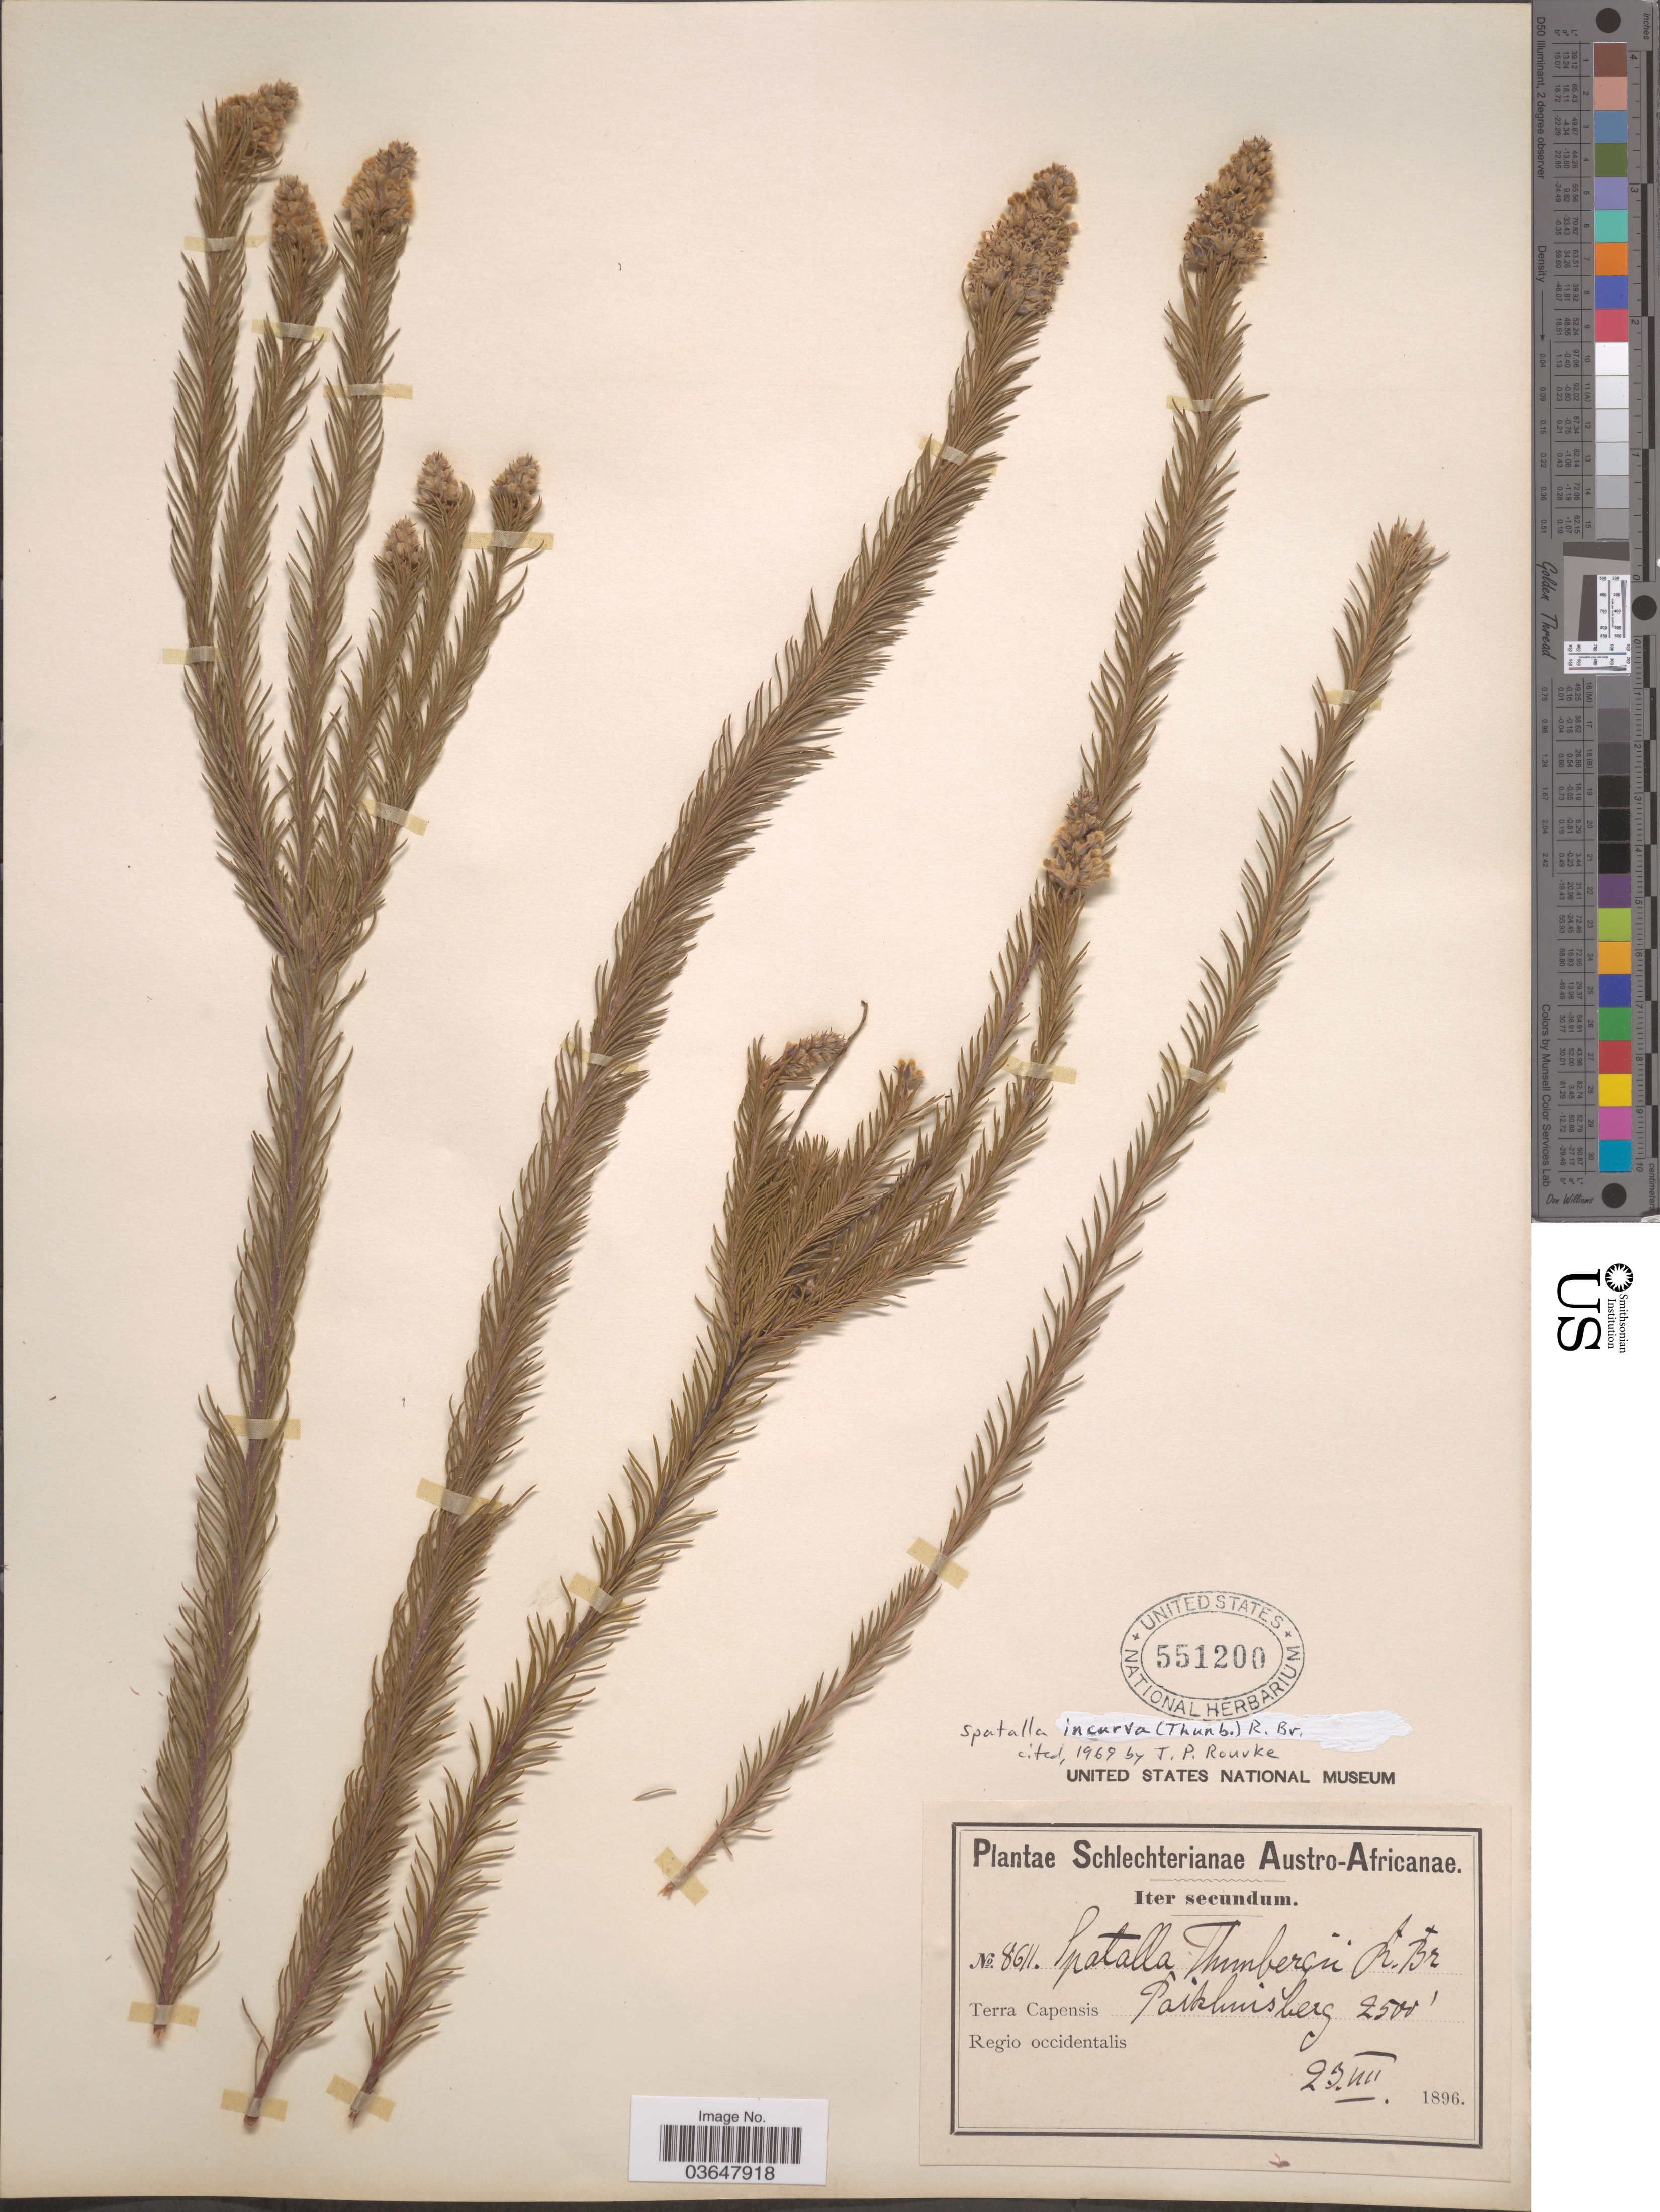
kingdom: Plantae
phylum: Tracheophyta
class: Magnoliopsida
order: Proteales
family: Proteaceae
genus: Spatalla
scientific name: Spatalla incurva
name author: R. Br.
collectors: Schlechter, --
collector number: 8611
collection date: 1896-08-23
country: South Africa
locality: Austro-Africanae. Terra Capensis Packhûisberg. Regio occidentalis.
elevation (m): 762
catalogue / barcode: US 551200